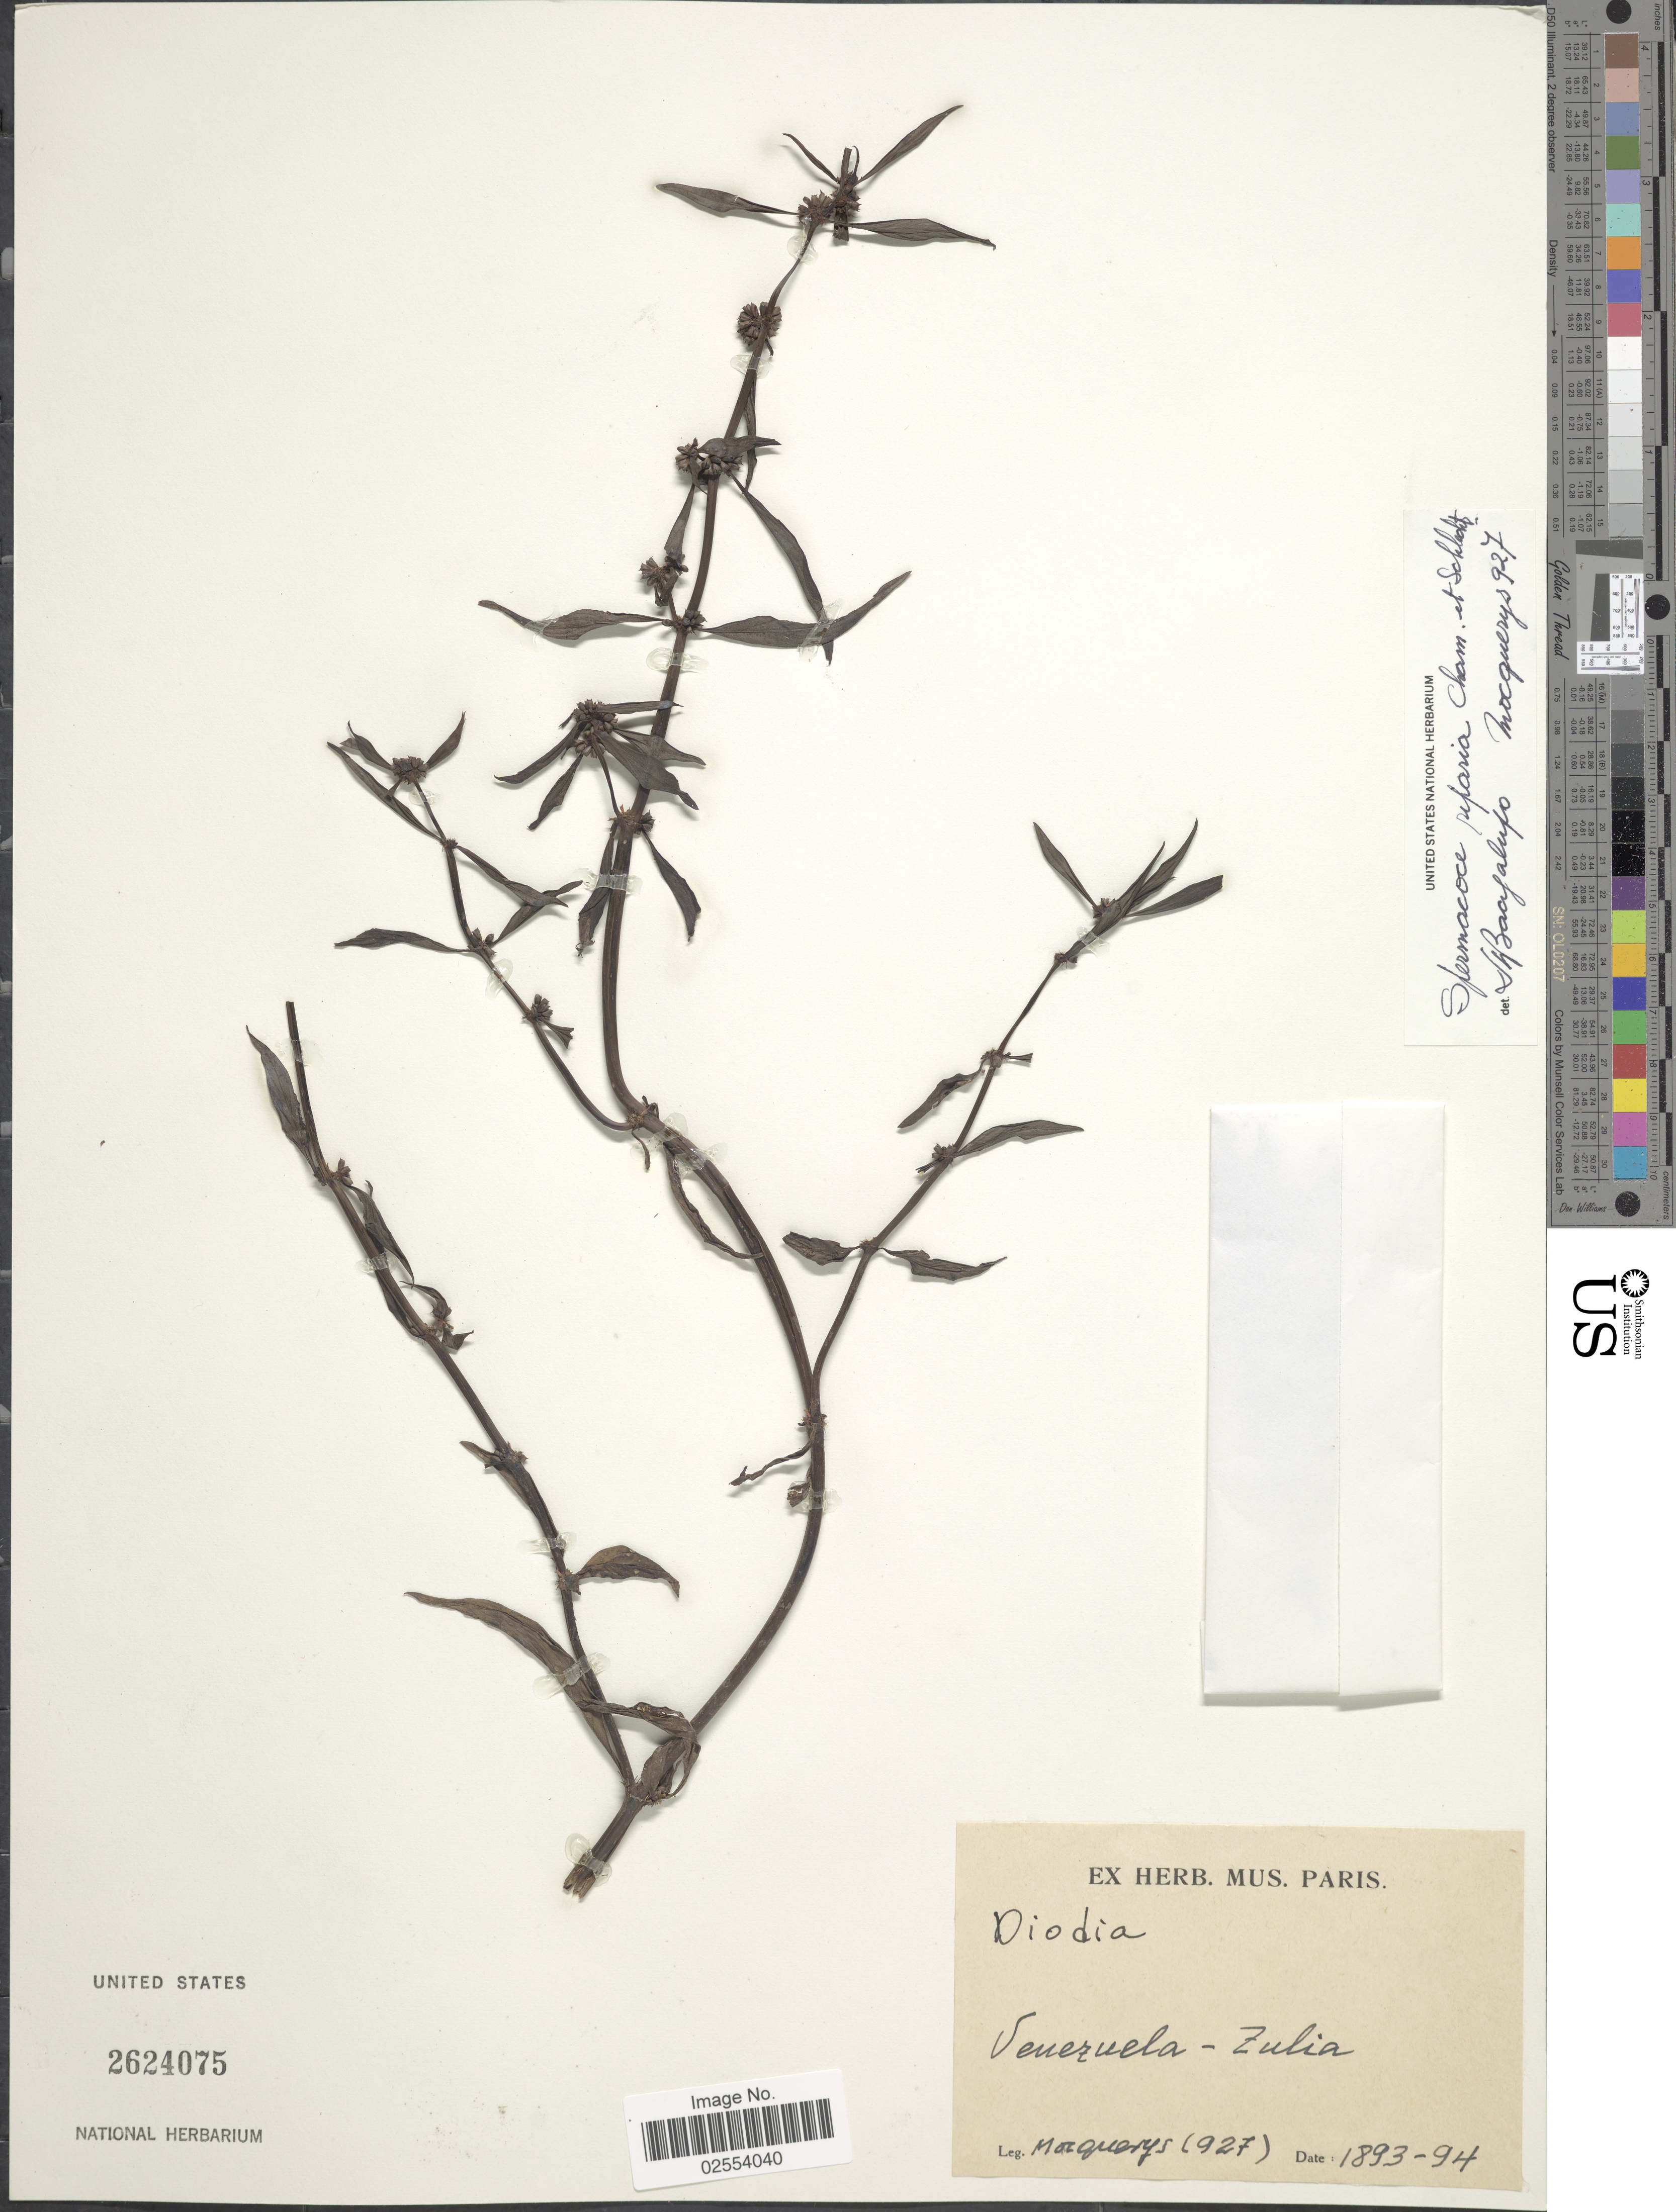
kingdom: Plantae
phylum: Tracheophyta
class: Magnoliopsida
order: Gentianales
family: Rubiaceae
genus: Spermacoce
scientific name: Spermacoce riparia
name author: Cham. & Schltdl.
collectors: A. Mocquerys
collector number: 927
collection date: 1893/1894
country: Venezuela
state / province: Zulia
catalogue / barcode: US 2624075